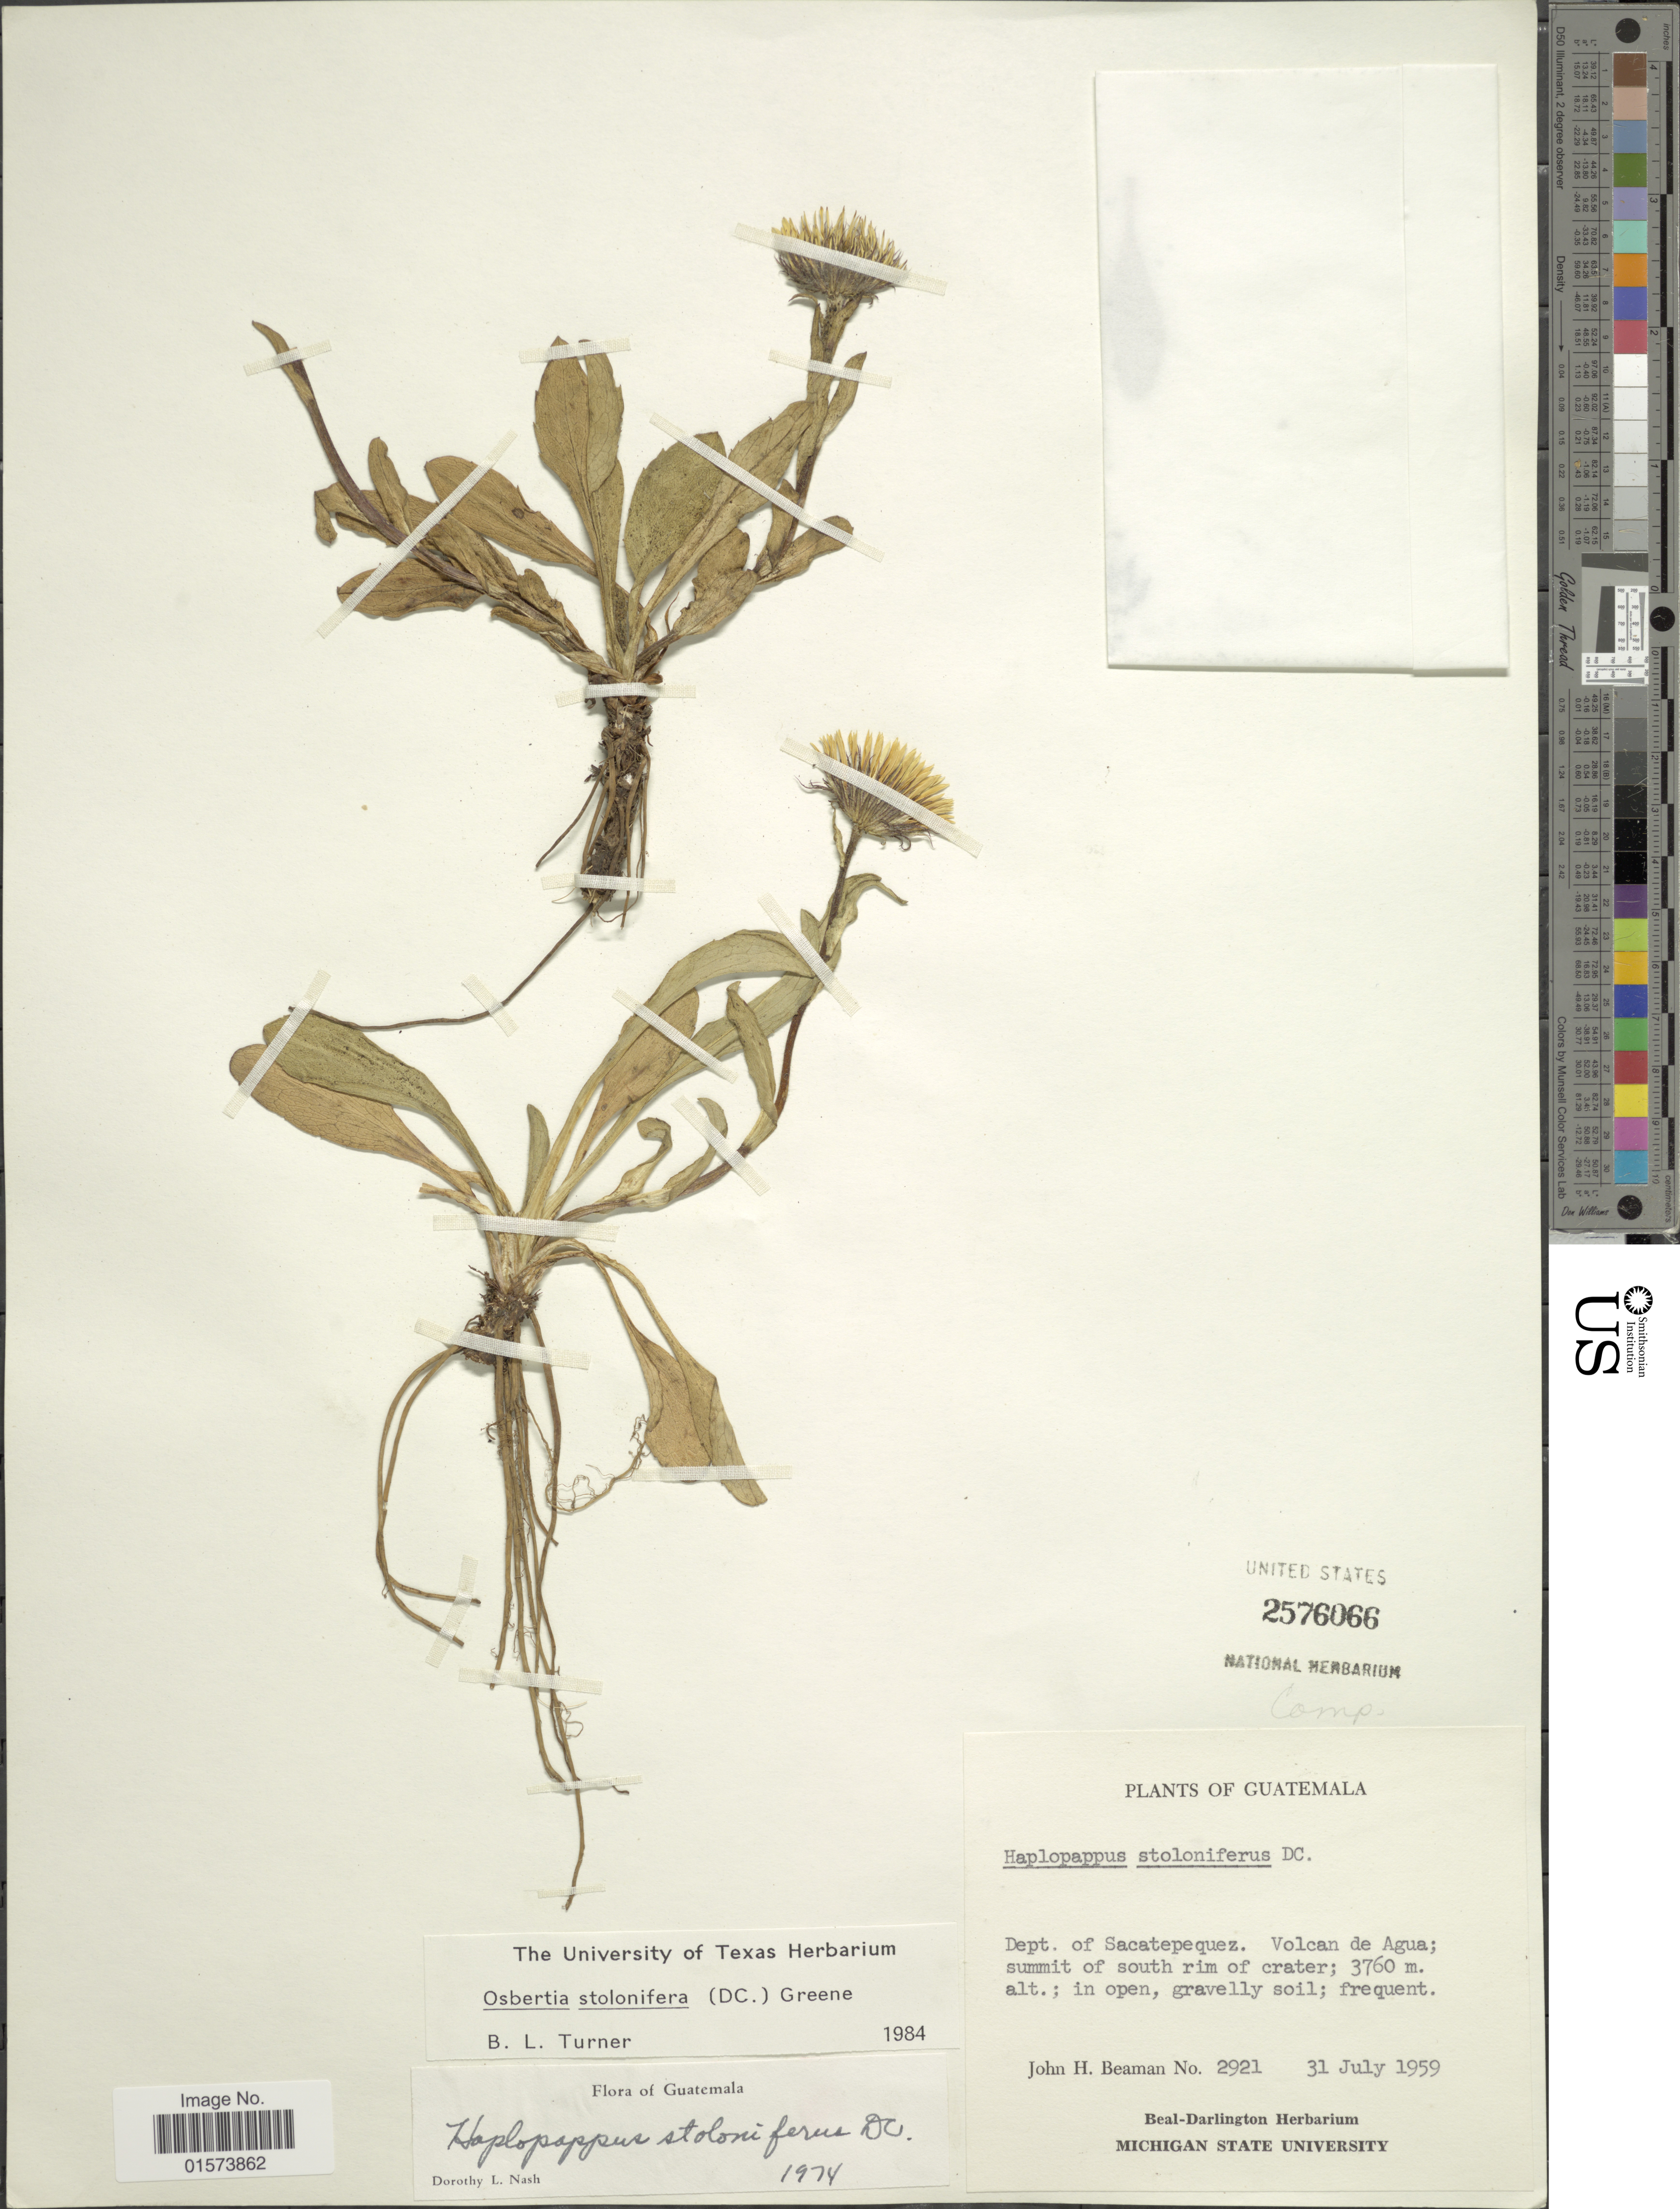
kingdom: Plantae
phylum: Tracheophyta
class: Magnoliopsida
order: Asterales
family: Asteraceae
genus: Osbertia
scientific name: Osbertia stolonifera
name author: (DC.) Greene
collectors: J. H. Beaman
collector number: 2921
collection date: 1959-07-31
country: Guatemala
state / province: Sacatepéquez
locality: Volcan de Agua; summit of south rim of crater; in open, gravelly soil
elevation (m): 3760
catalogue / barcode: US 2576066